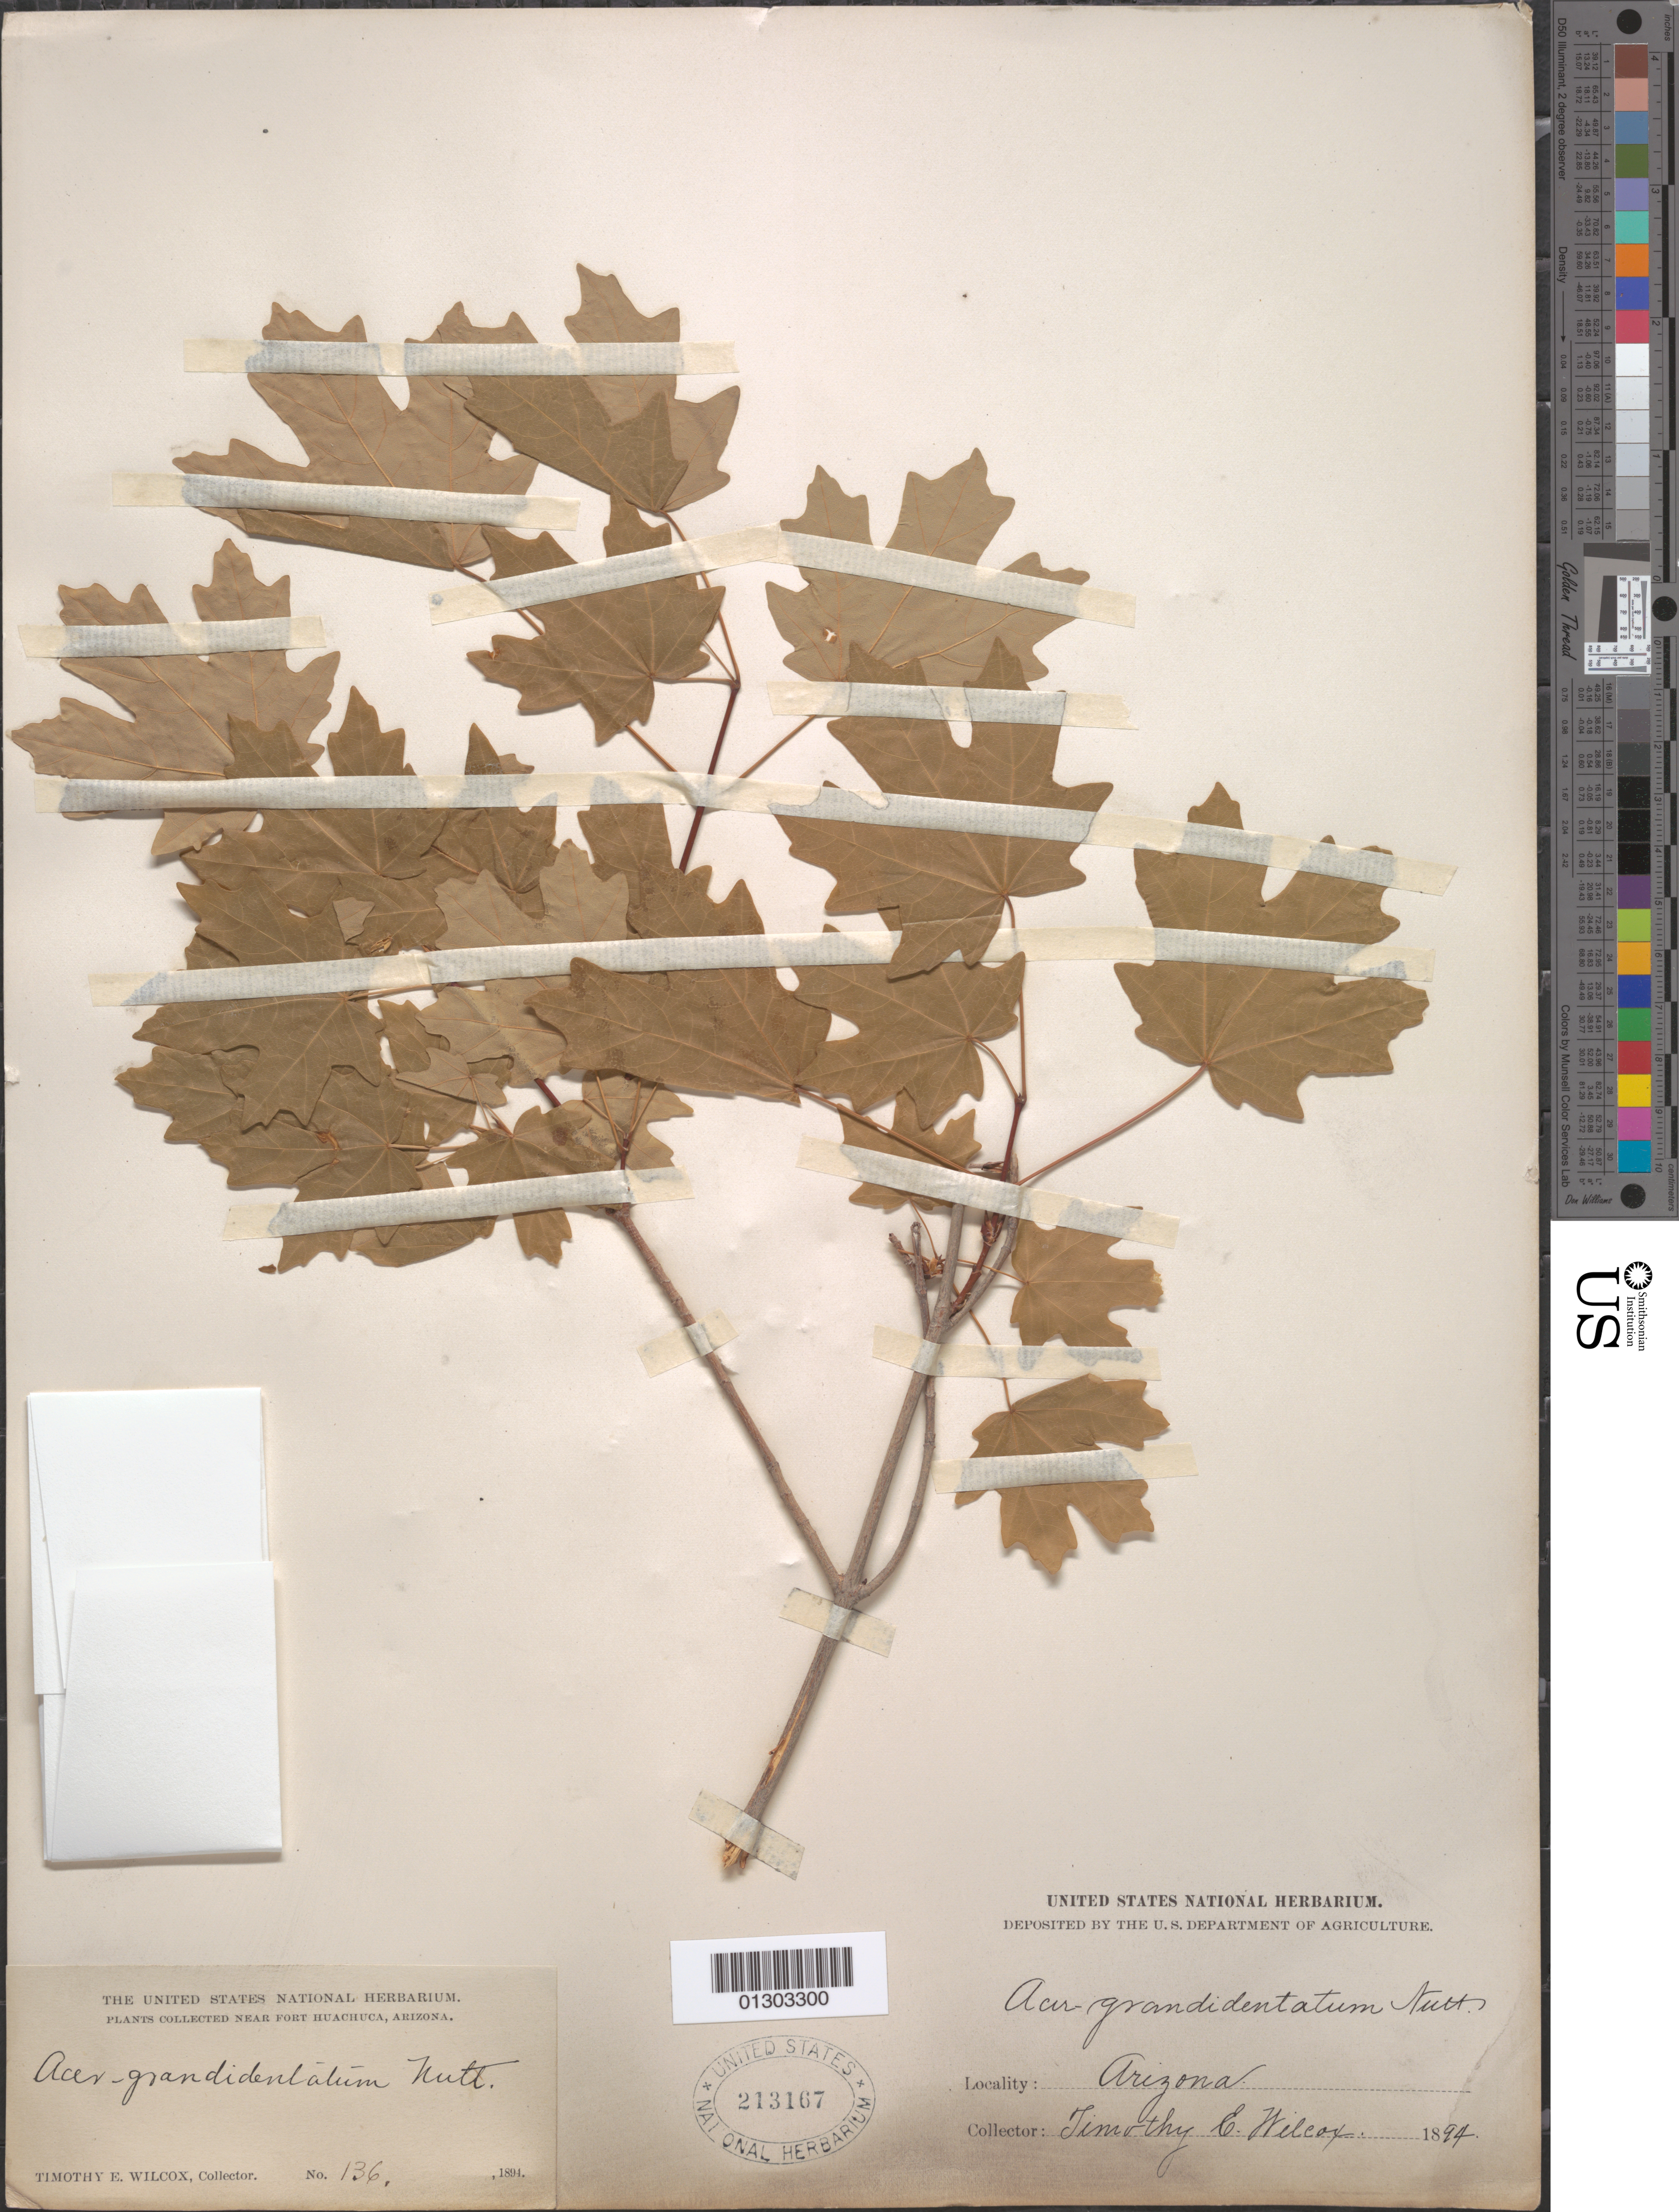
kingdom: Plantae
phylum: Tracheophyta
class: Magnoliopsida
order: Sapindales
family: Sapindaceae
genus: Acer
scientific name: Acer grandidentatum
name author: Nutt.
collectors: T. E. Wilcox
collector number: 136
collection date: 1894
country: United States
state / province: Arizona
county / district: Cochise County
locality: Fort Huachuca, near.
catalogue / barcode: US 213167